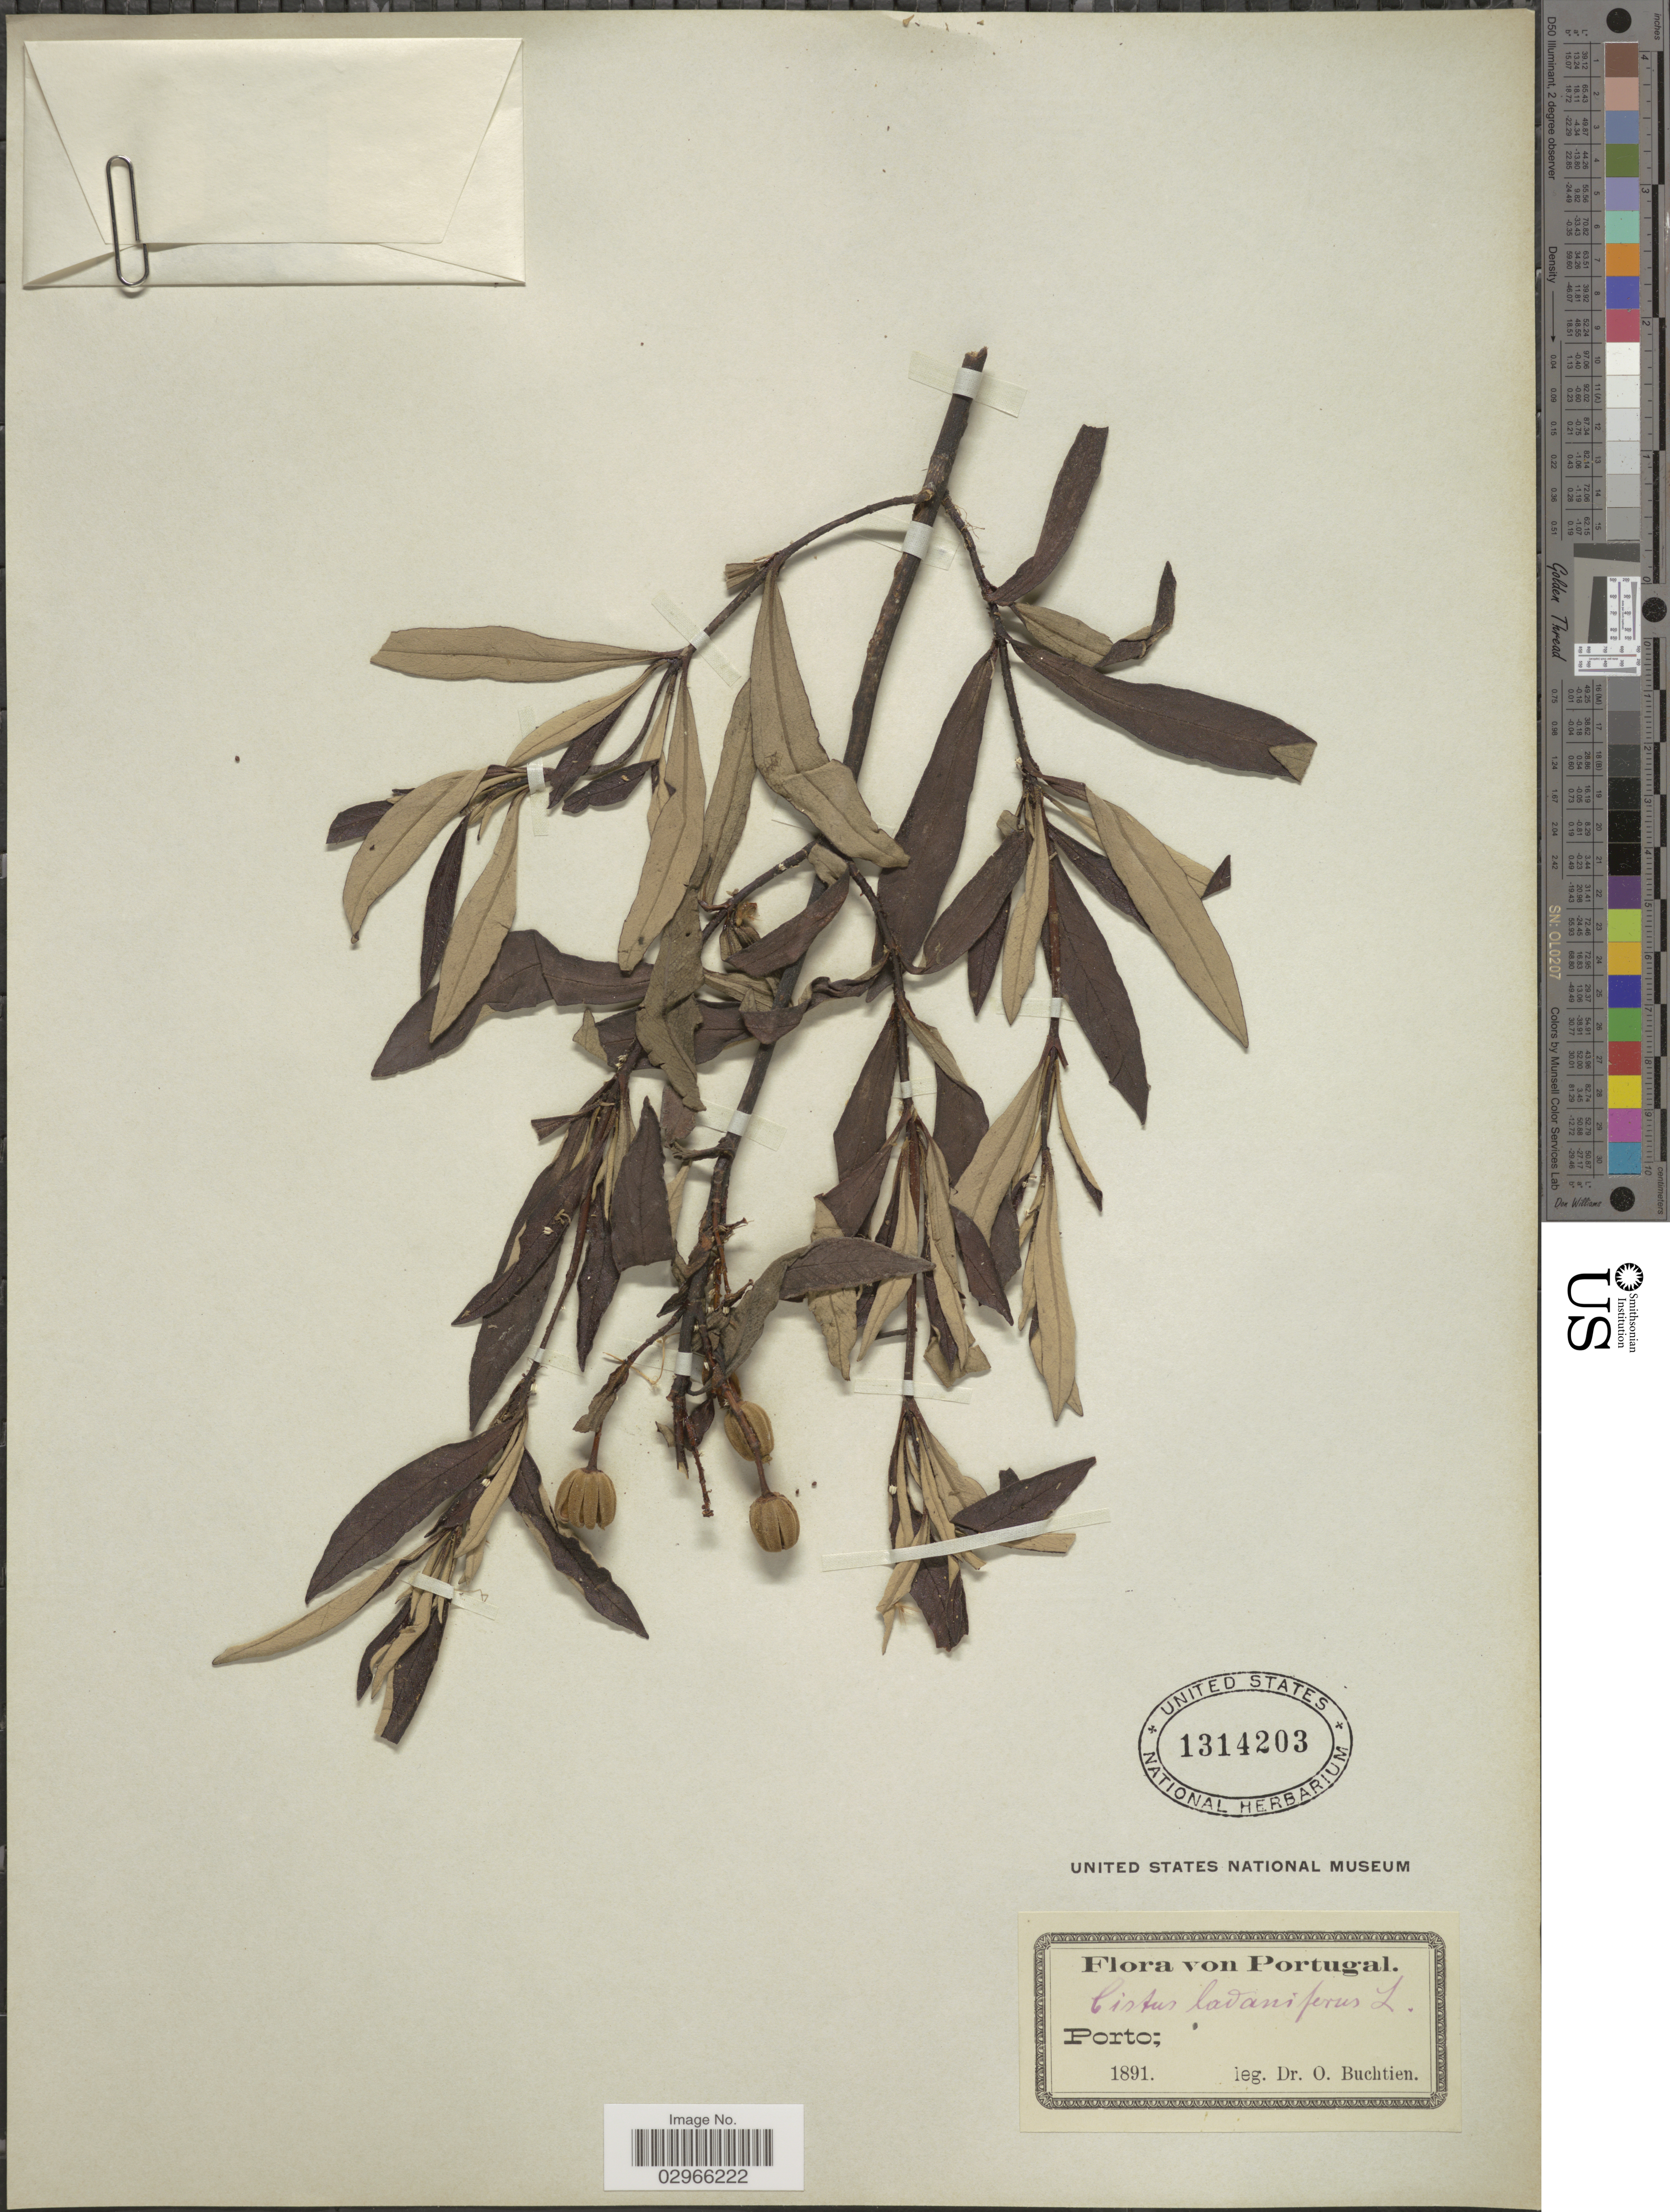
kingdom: Plantae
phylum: Tracheophyta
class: Magnoliopsida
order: Malvales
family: Cistaceae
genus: Cistus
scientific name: Cistus ladanifer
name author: L.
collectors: O. Buchtien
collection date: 1891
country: Portugal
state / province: Porto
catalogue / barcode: US 1314203